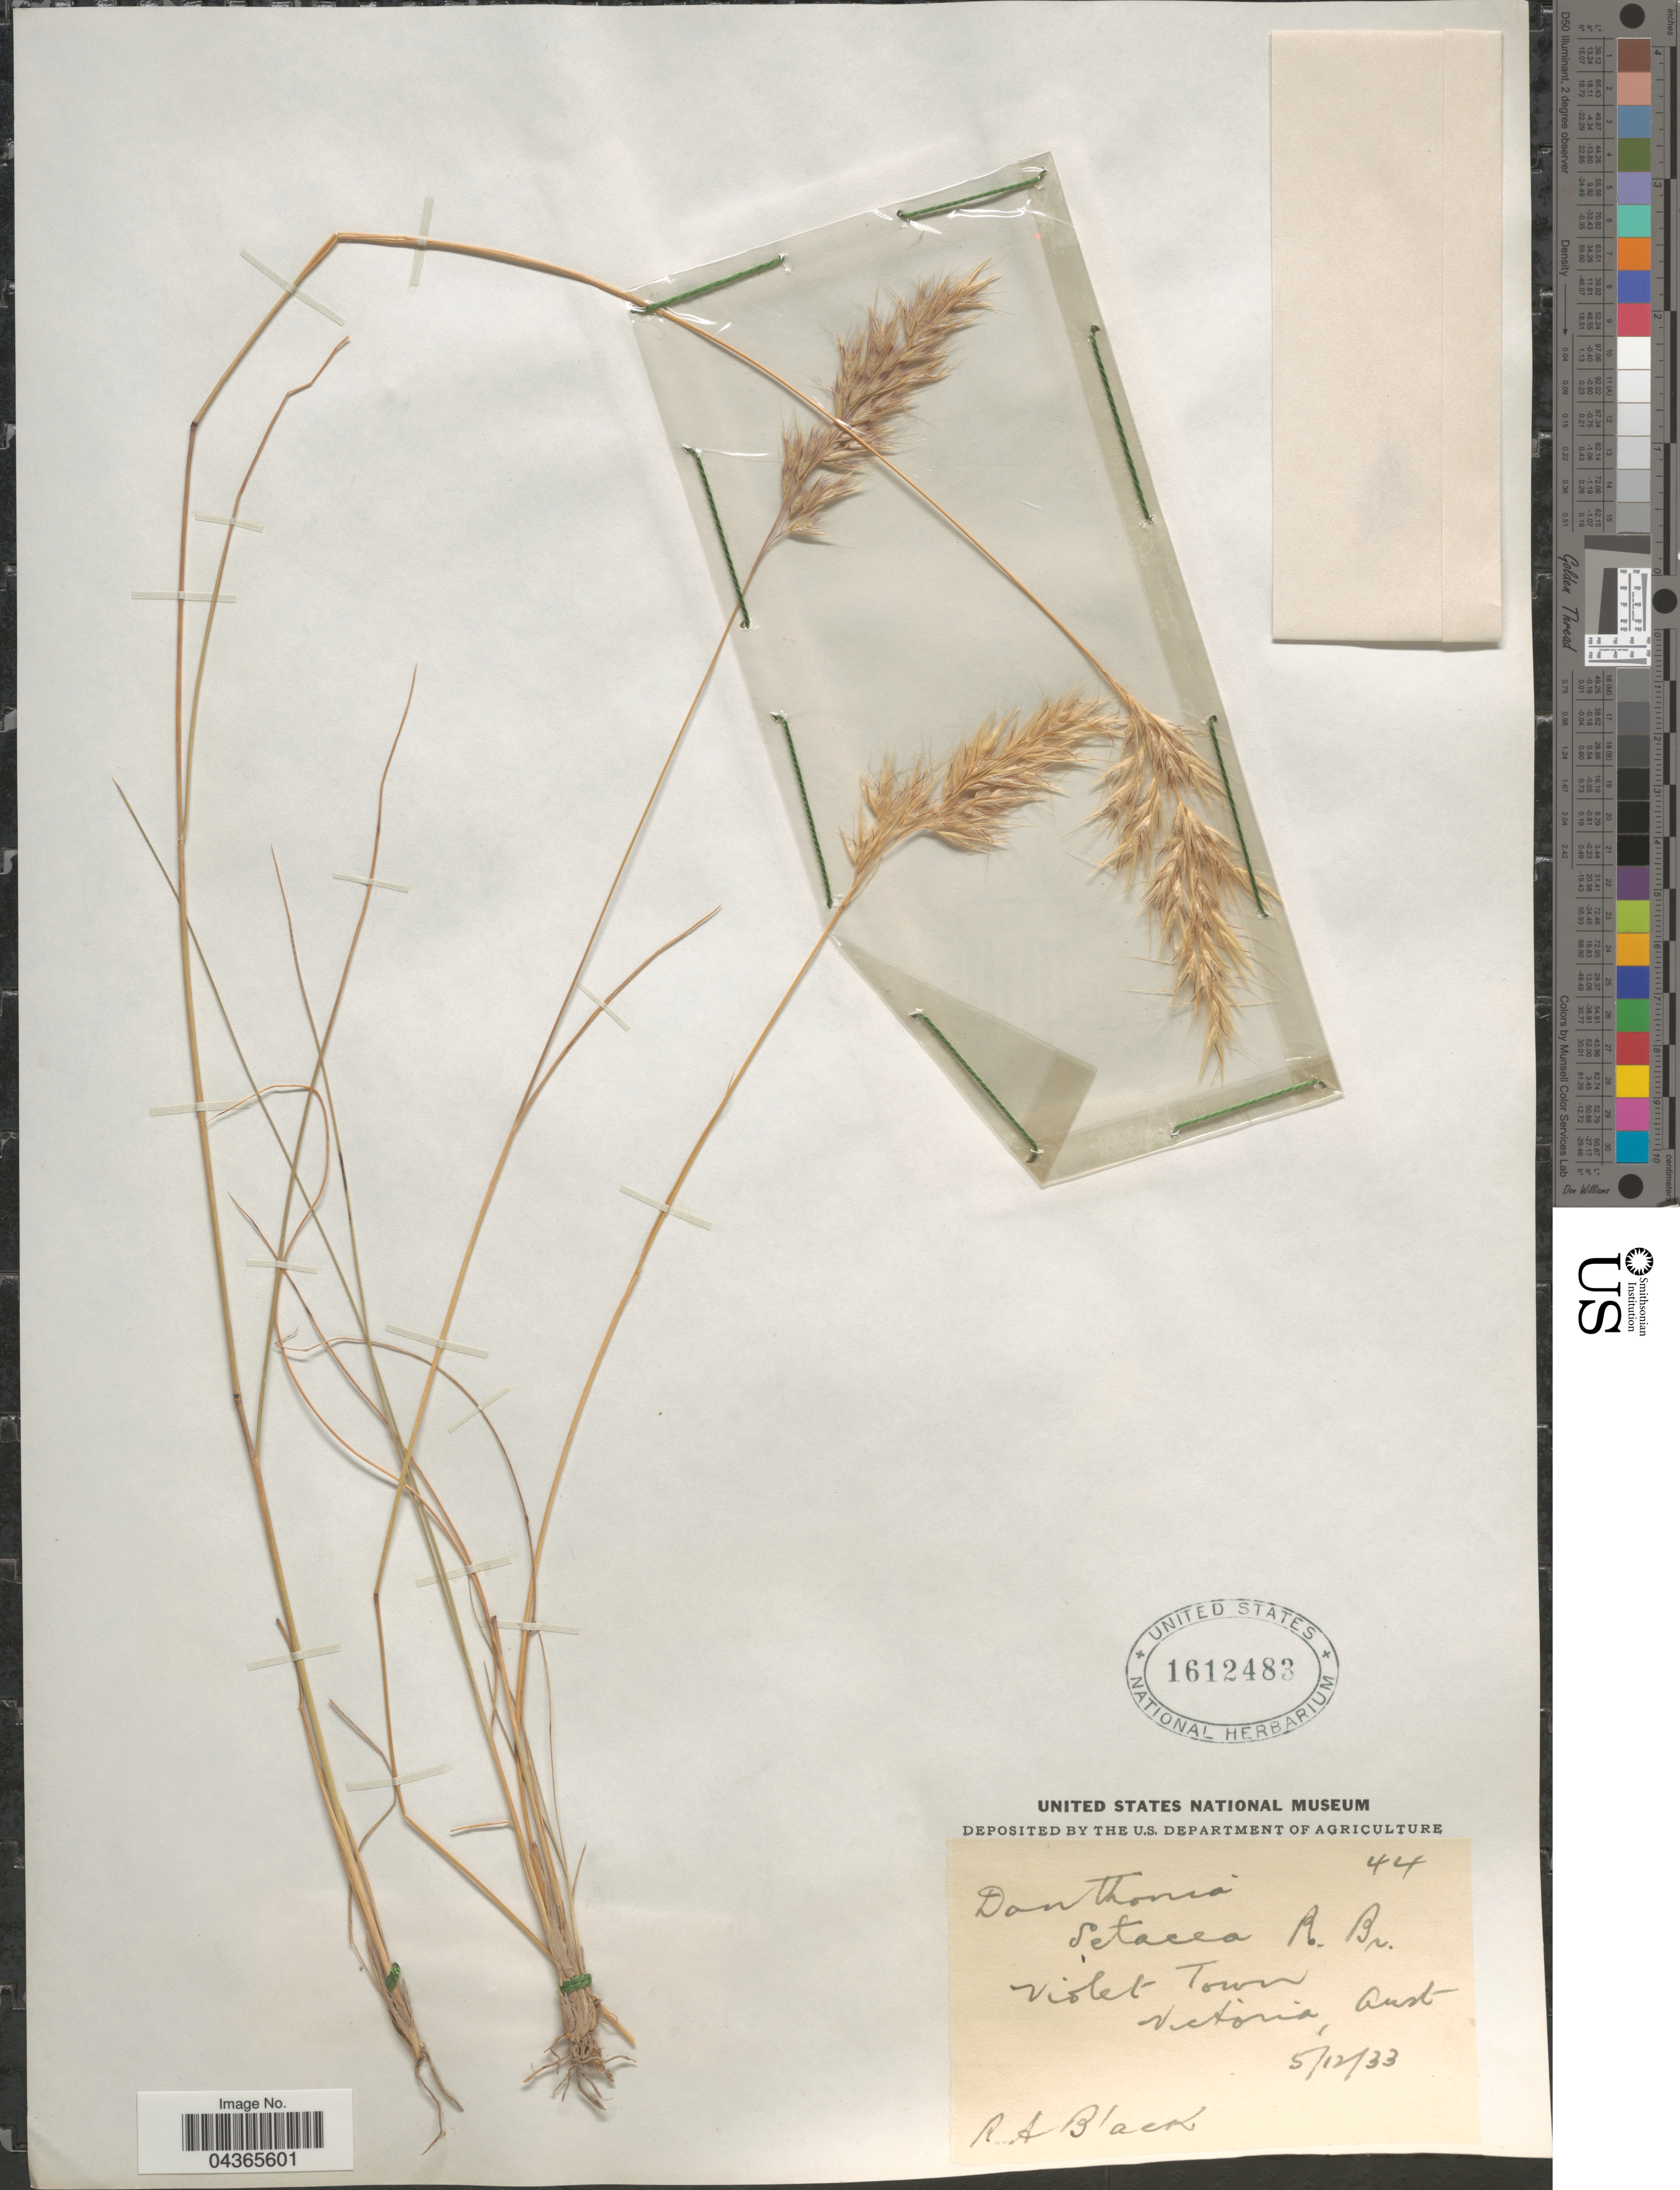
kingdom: Plantae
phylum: Tracheophyta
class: Liliopsida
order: Poales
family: Poaceae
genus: Rytidosperma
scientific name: Rytidosperma setaceum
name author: (R. Br.) Connor & Edgar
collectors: R. A. Black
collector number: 44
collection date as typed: Transcribed d/m/y: 5/12/33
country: Australia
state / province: Victoria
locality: Violet Town, Victoria.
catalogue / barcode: US 1612483